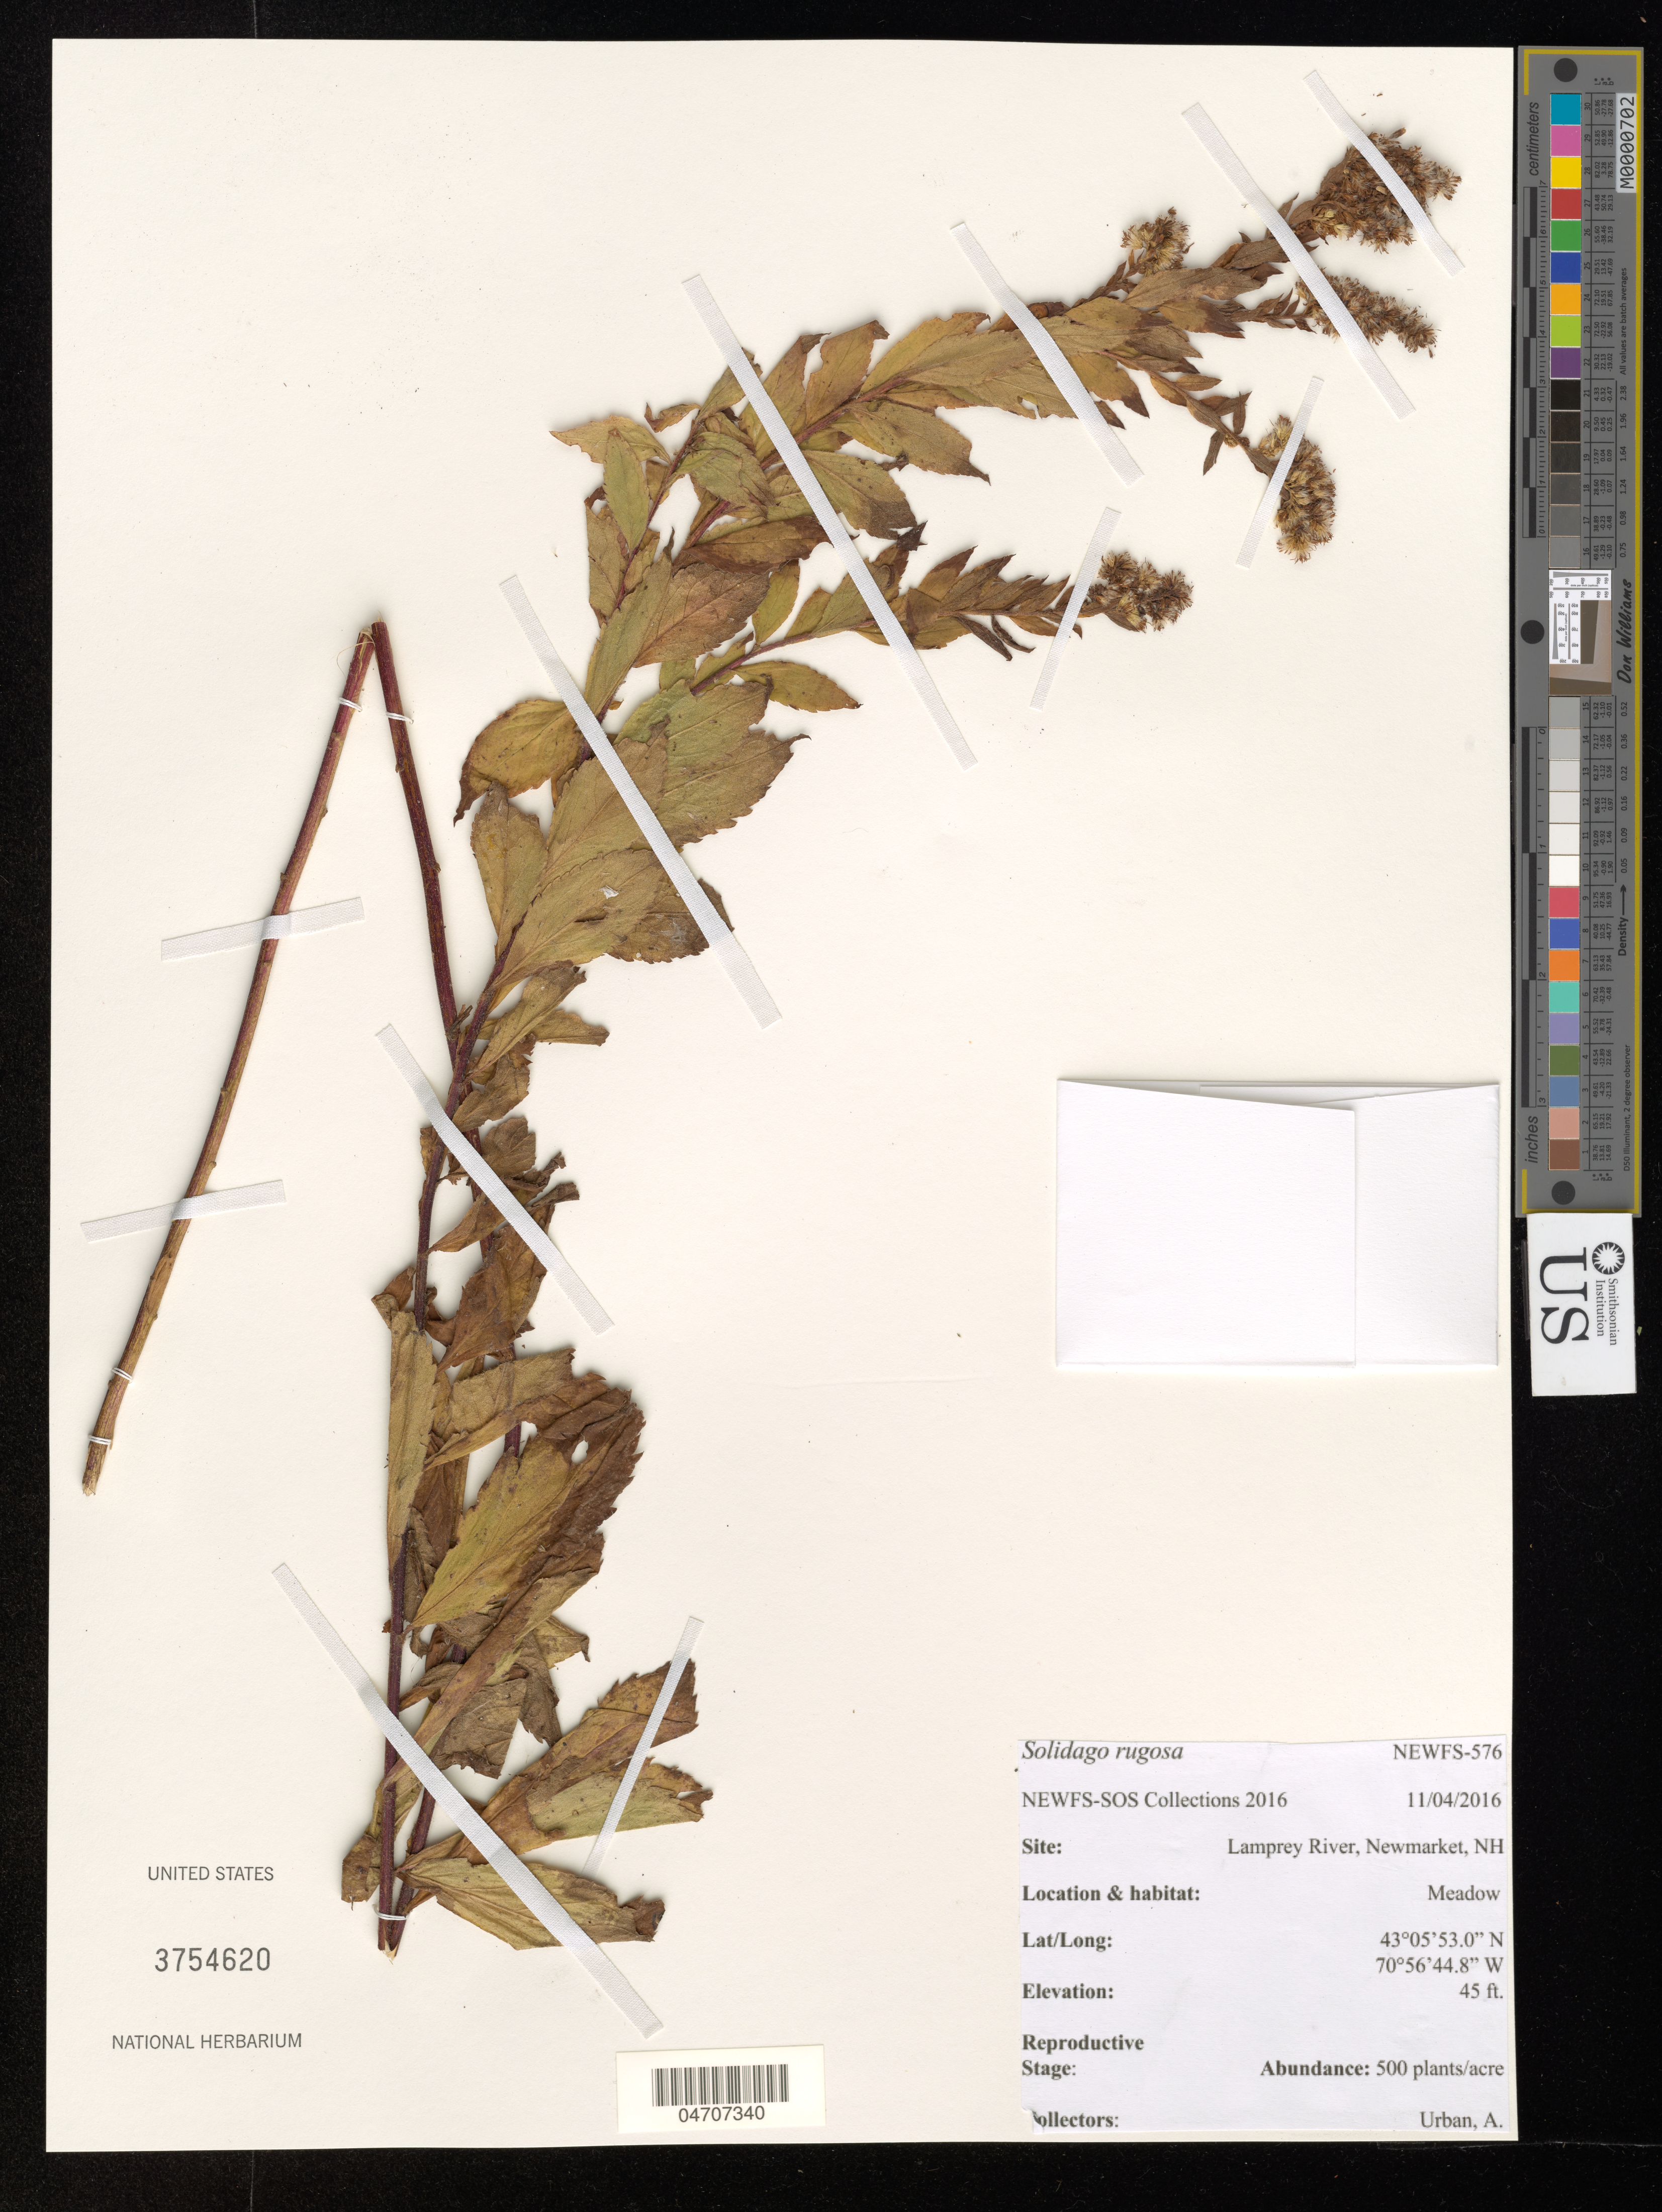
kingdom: Plantae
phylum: Tracheophyta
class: Magnoliopsida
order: Asterales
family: Asteraceae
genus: Solidago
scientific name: Solidago rugosa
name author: Mill.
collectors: A. Urban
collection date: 2016-11-04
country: United States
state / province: New Hampshire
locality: Site: Lamprey River, Newmarket, NH.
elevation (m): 14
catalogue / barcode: US 3754620